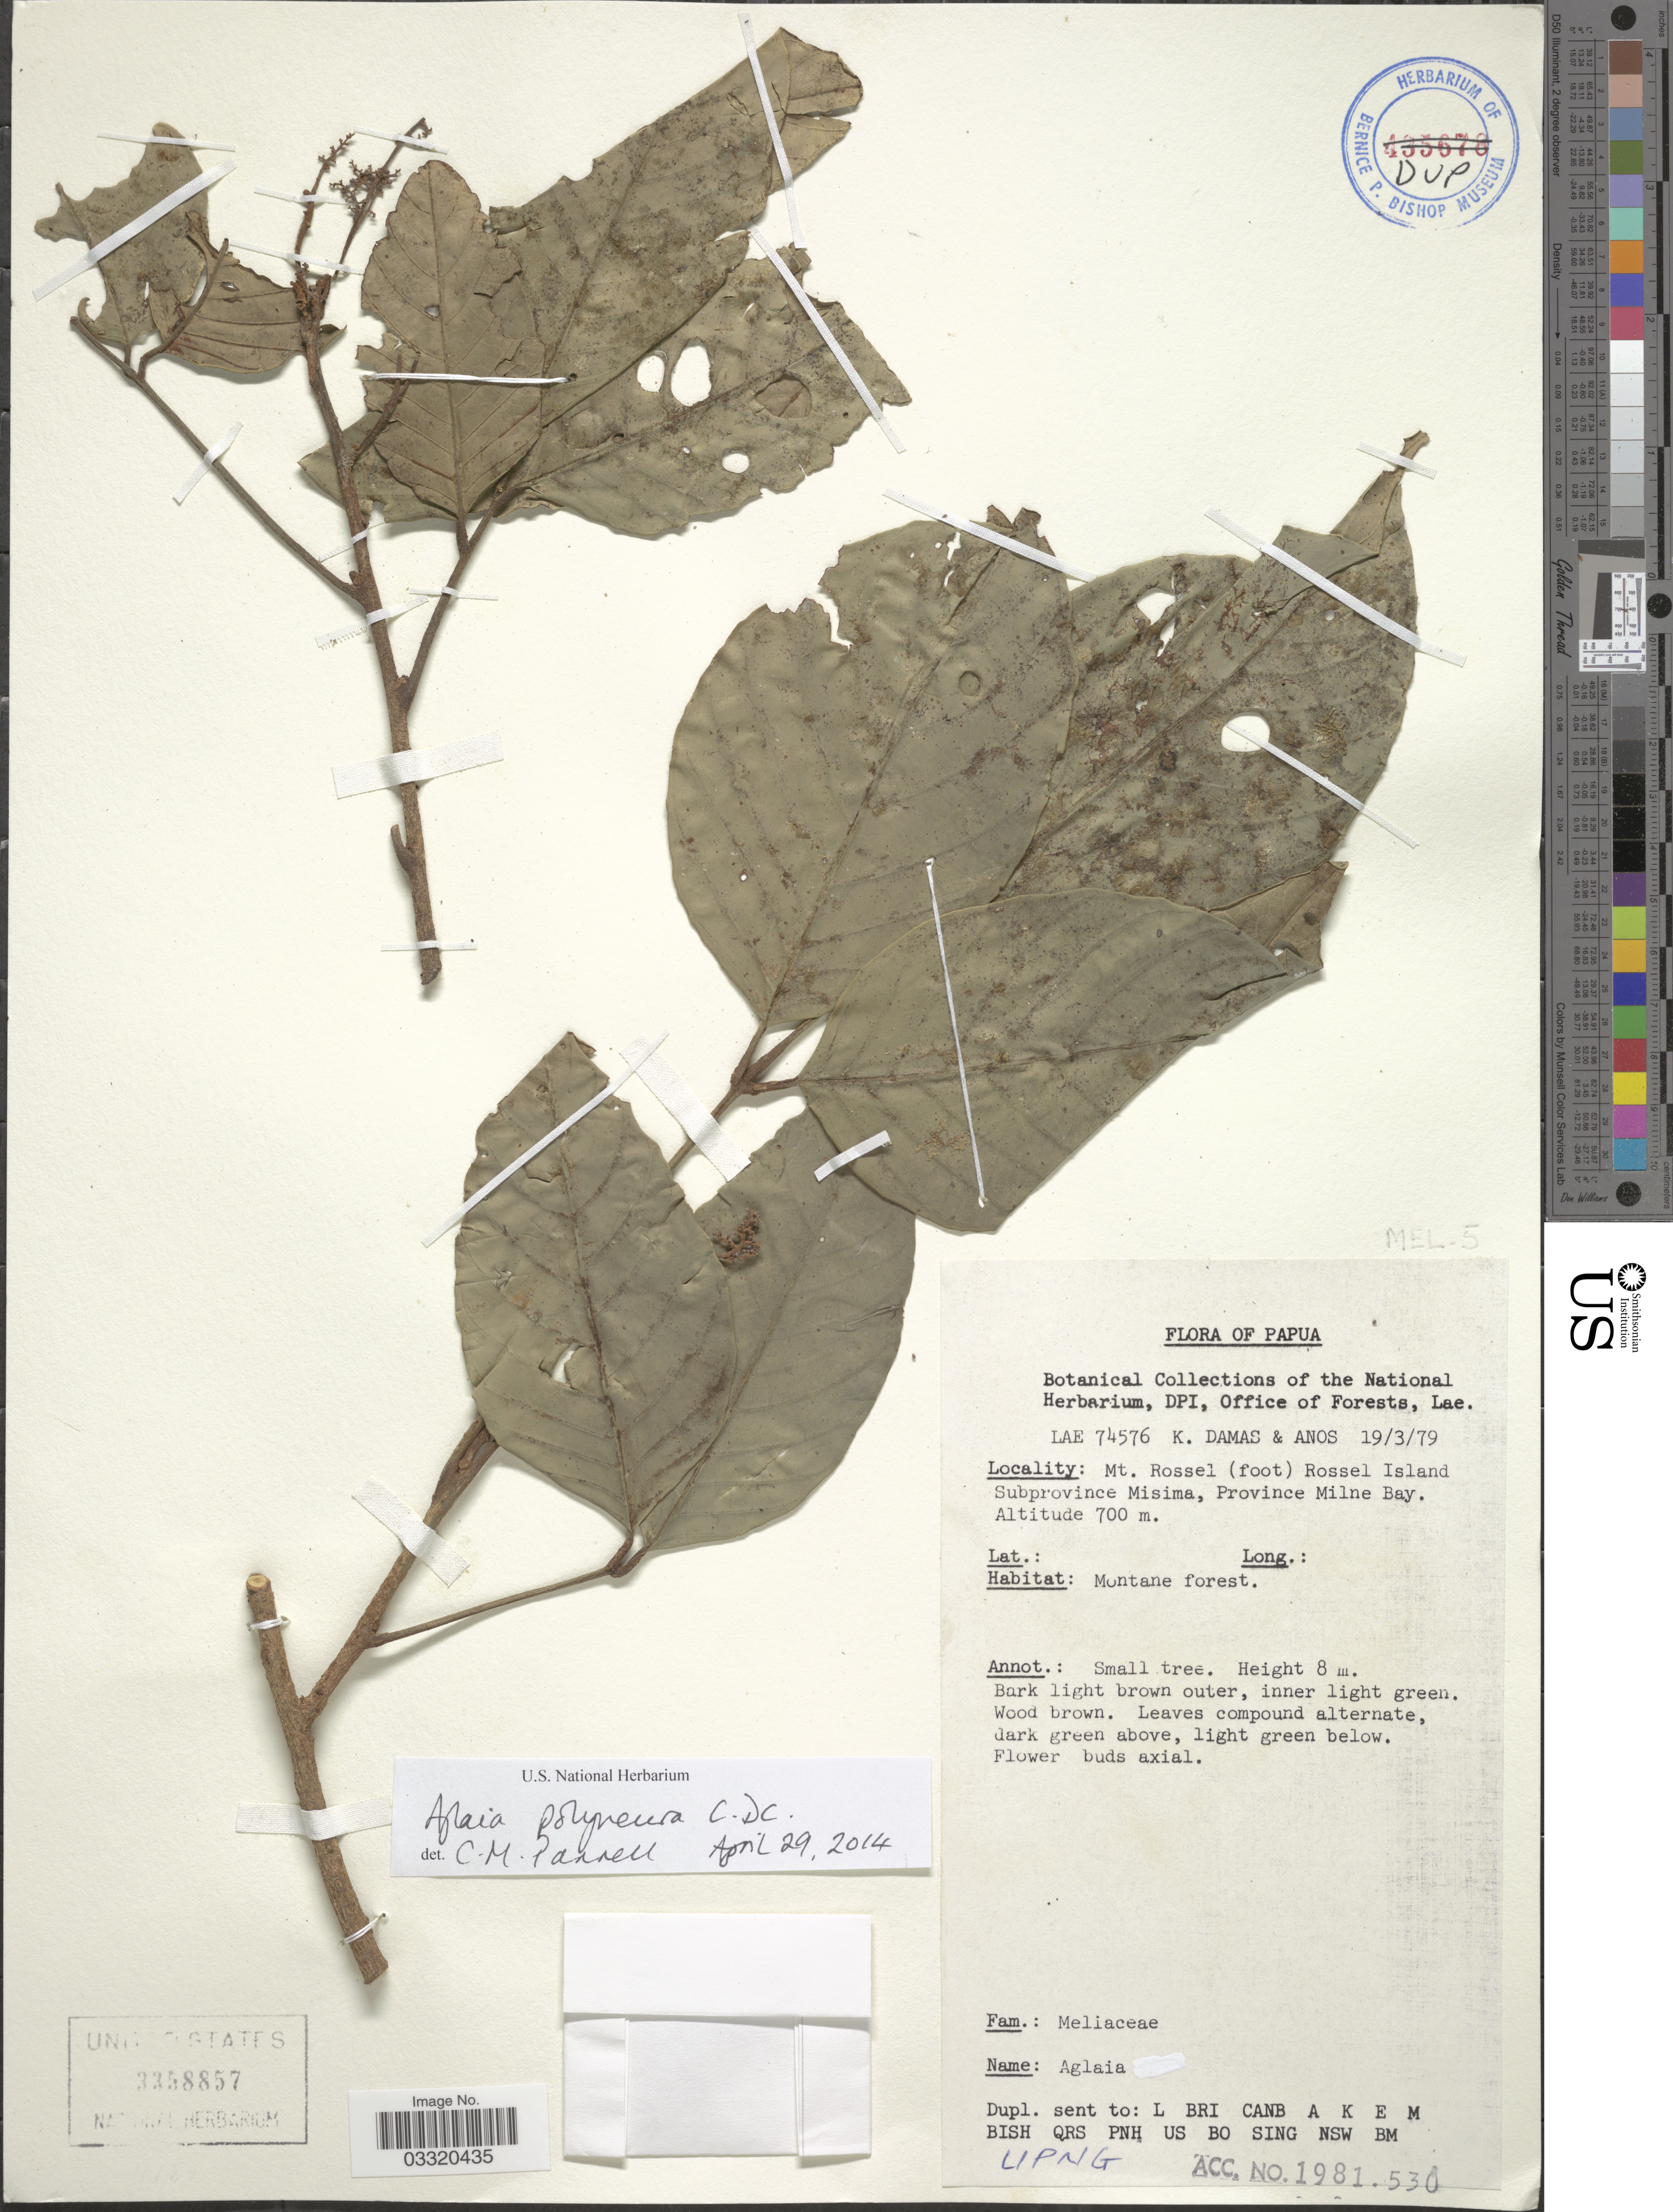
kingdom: Plantae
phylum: Tracheophyta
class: Magnoliopsida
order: Sapindales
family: Meliaceae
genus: Aglaia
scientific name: Aglaia polyneura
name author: C. DC.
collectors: K. Damas & Anos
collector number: LAE74576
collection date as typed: Transcribed d/m/y: 19/3/79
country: Papua New Guinea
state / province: Milne Bay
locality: Papua. Mt. Rossel (foot) Rossel Island Subprovince Misima.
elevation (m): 700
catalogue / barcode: US 3358857